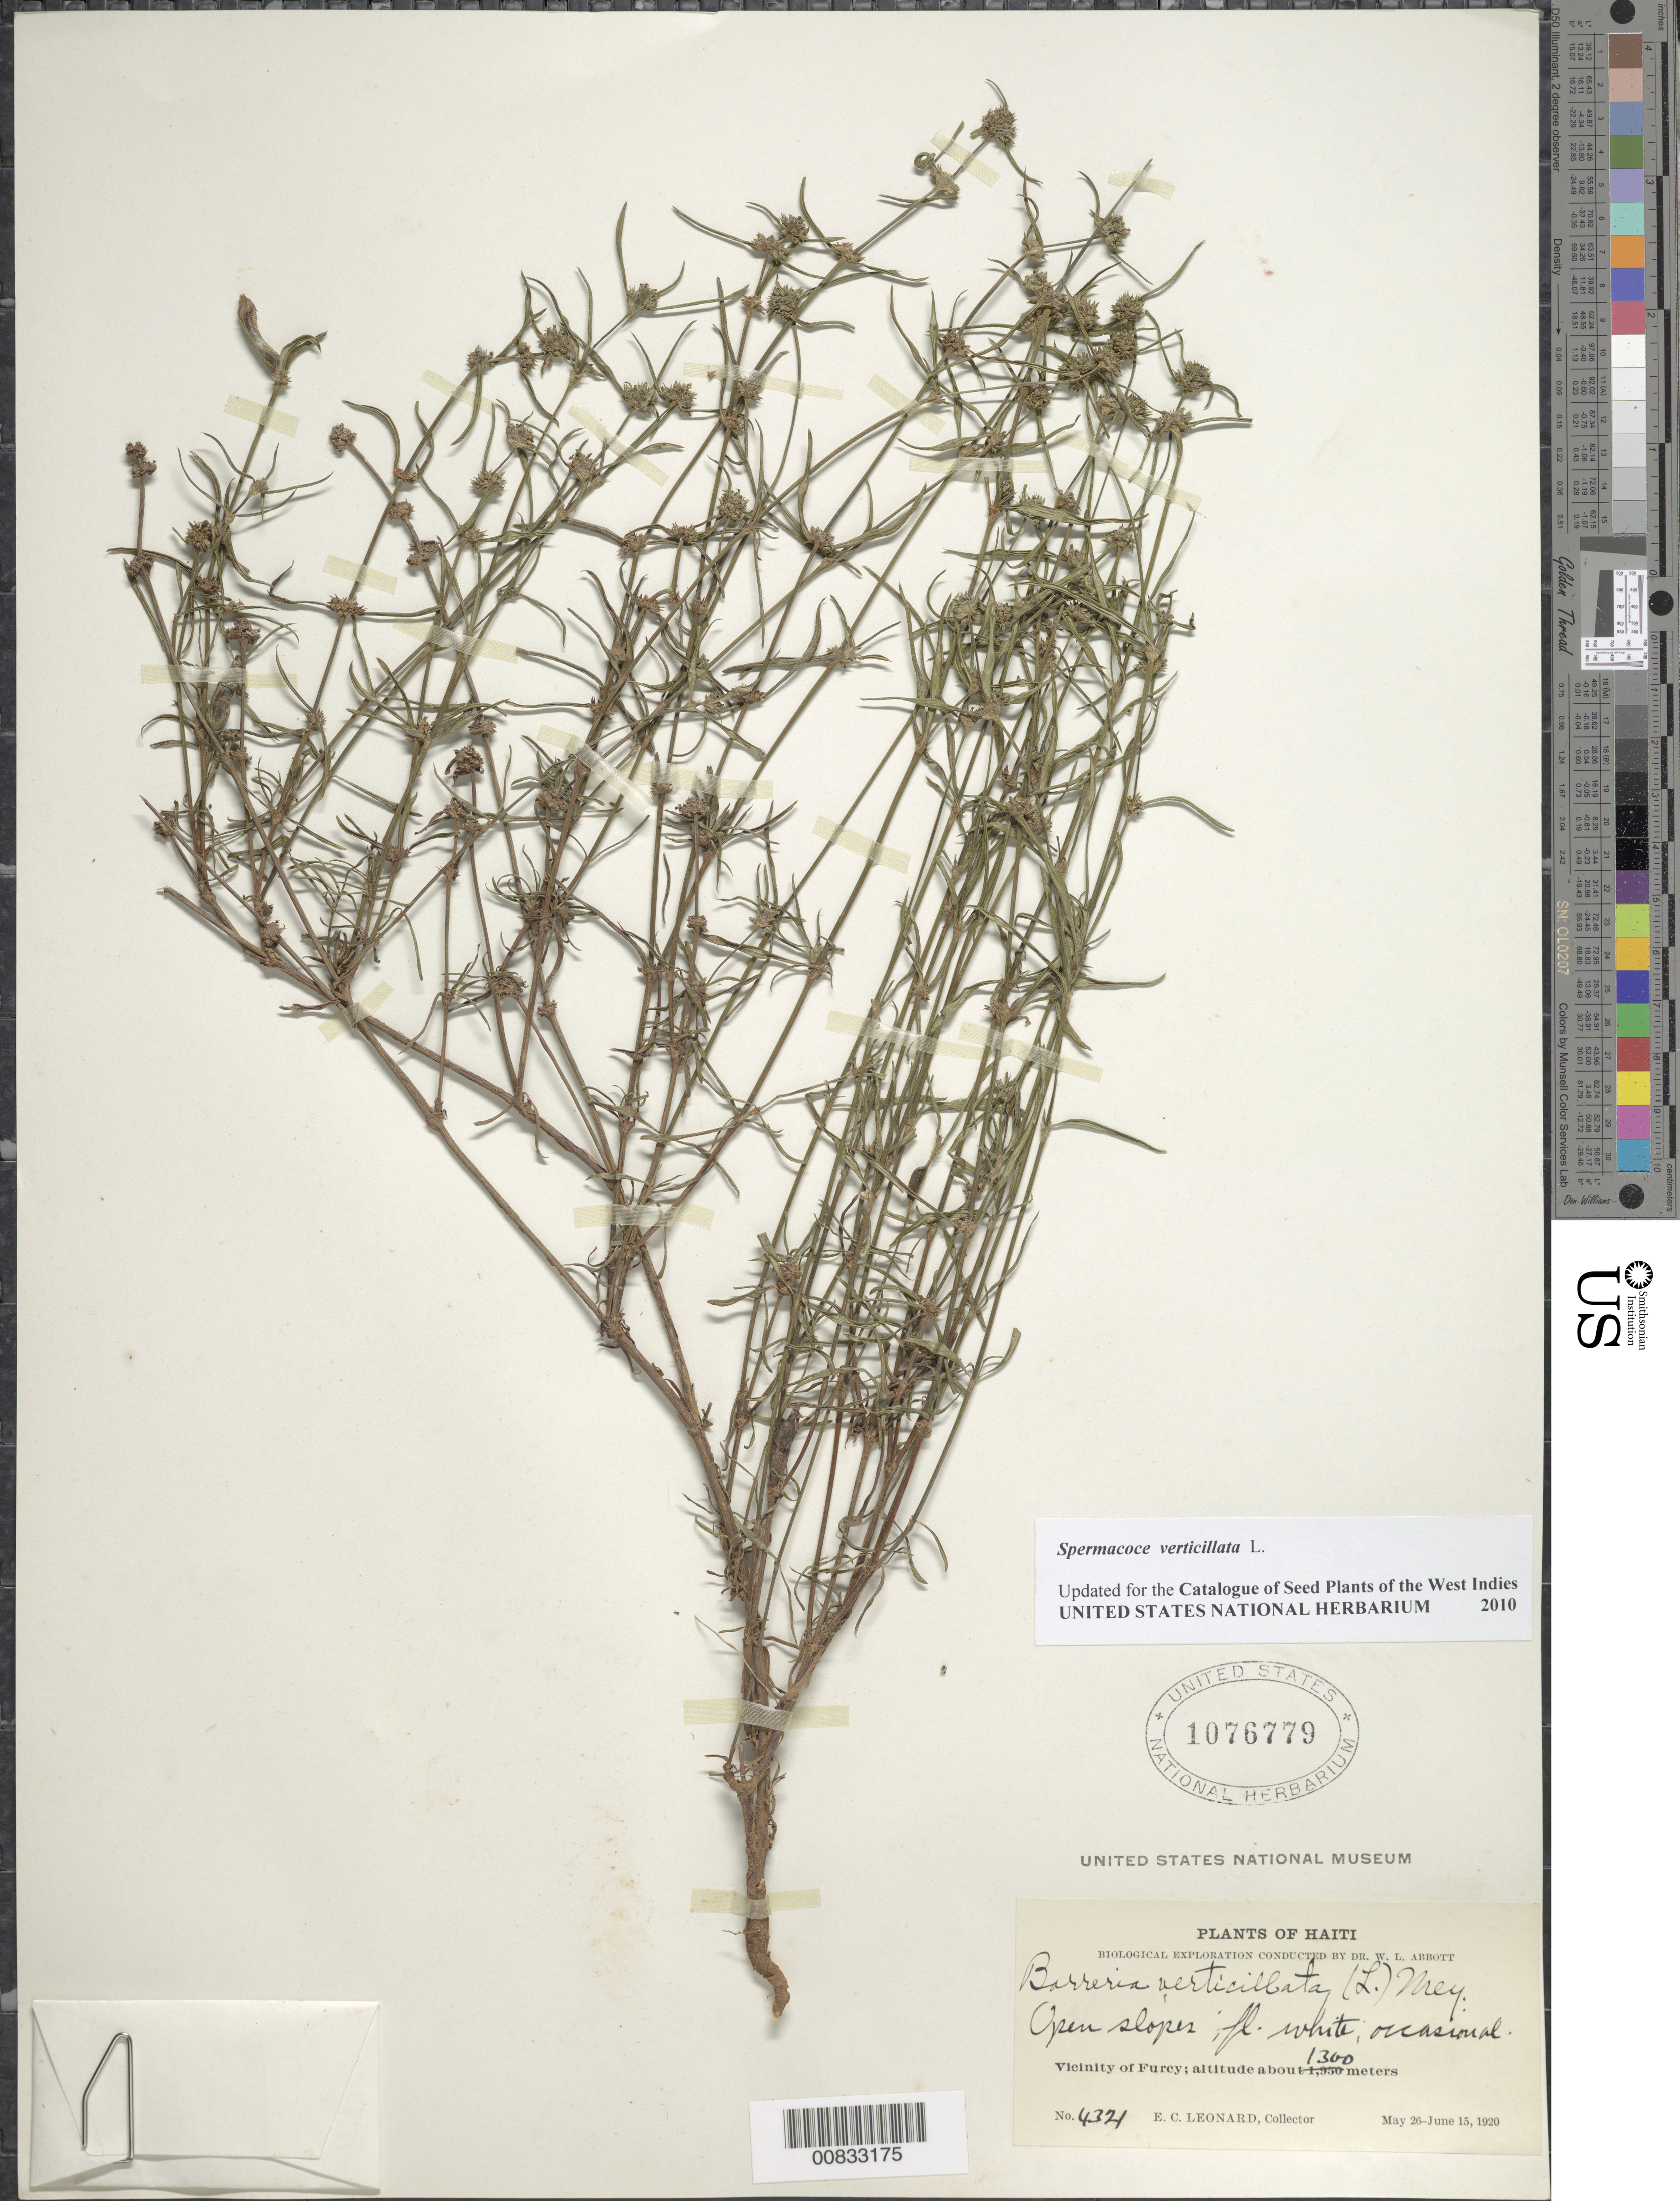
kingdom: Plantae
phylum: Tracheophyta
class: Magnoliopsida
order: Gentianales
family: Rubiaceae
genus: Spermacoce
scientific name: Spermacoce verticillata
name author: L.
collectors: E. C. Leonard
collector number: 4321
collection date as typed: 26 May 1920 to 15 Jun 1920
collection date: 1920-05-26/1920-06-15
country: Haiti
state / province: Ouest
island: Hispaniola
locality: Vicinity of Furcy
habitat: Open slopes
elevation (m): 1300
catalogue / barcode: US 1076779